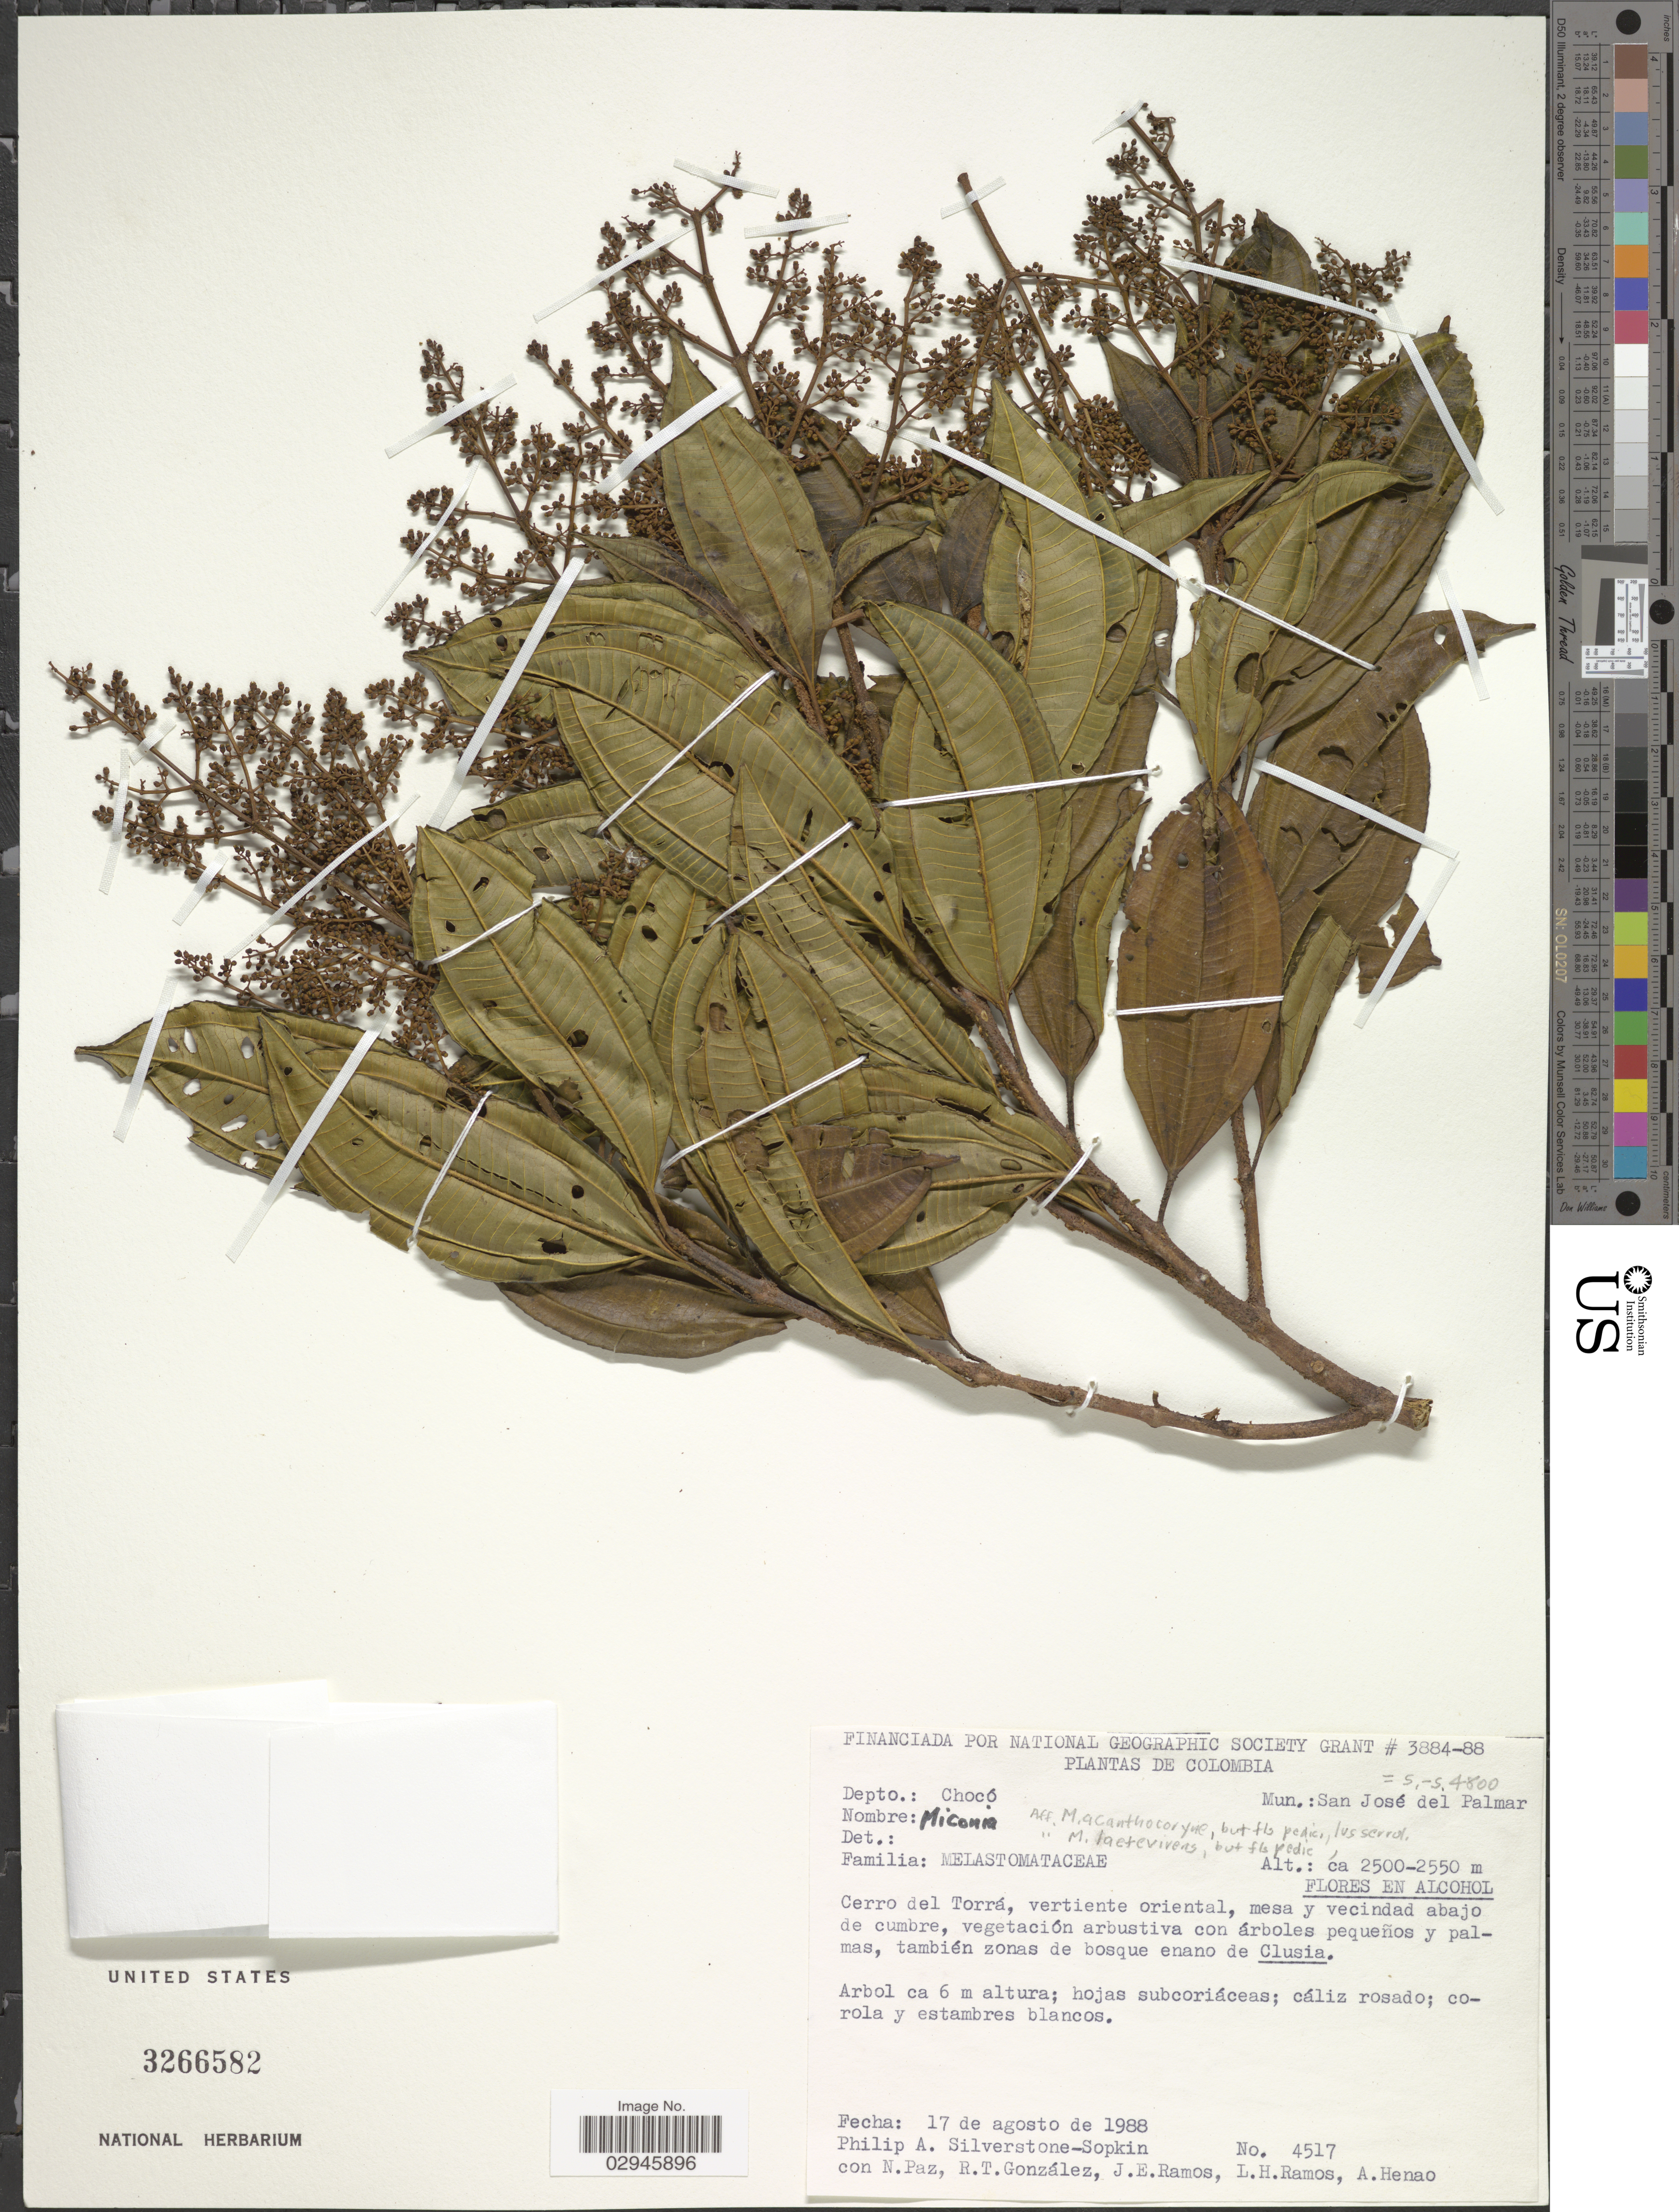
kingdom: Plantae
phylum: Tracheophyta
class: Magnoliopsida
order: Myrtales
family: Melastomataceae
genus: Miconia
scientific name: Miconia sp.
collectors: P. A. Silverstone-Sopkin, N. Paz, R. Gonzalez, J. E. Ramos & et al.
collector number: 4517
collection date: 1988-08-17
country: Colombia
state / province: Chocó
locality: Depto.: Chocó, Mun. San José del Palmar. Cerro del Torrá, vertiente oriental.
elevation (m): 2500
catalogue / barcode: US 3266582